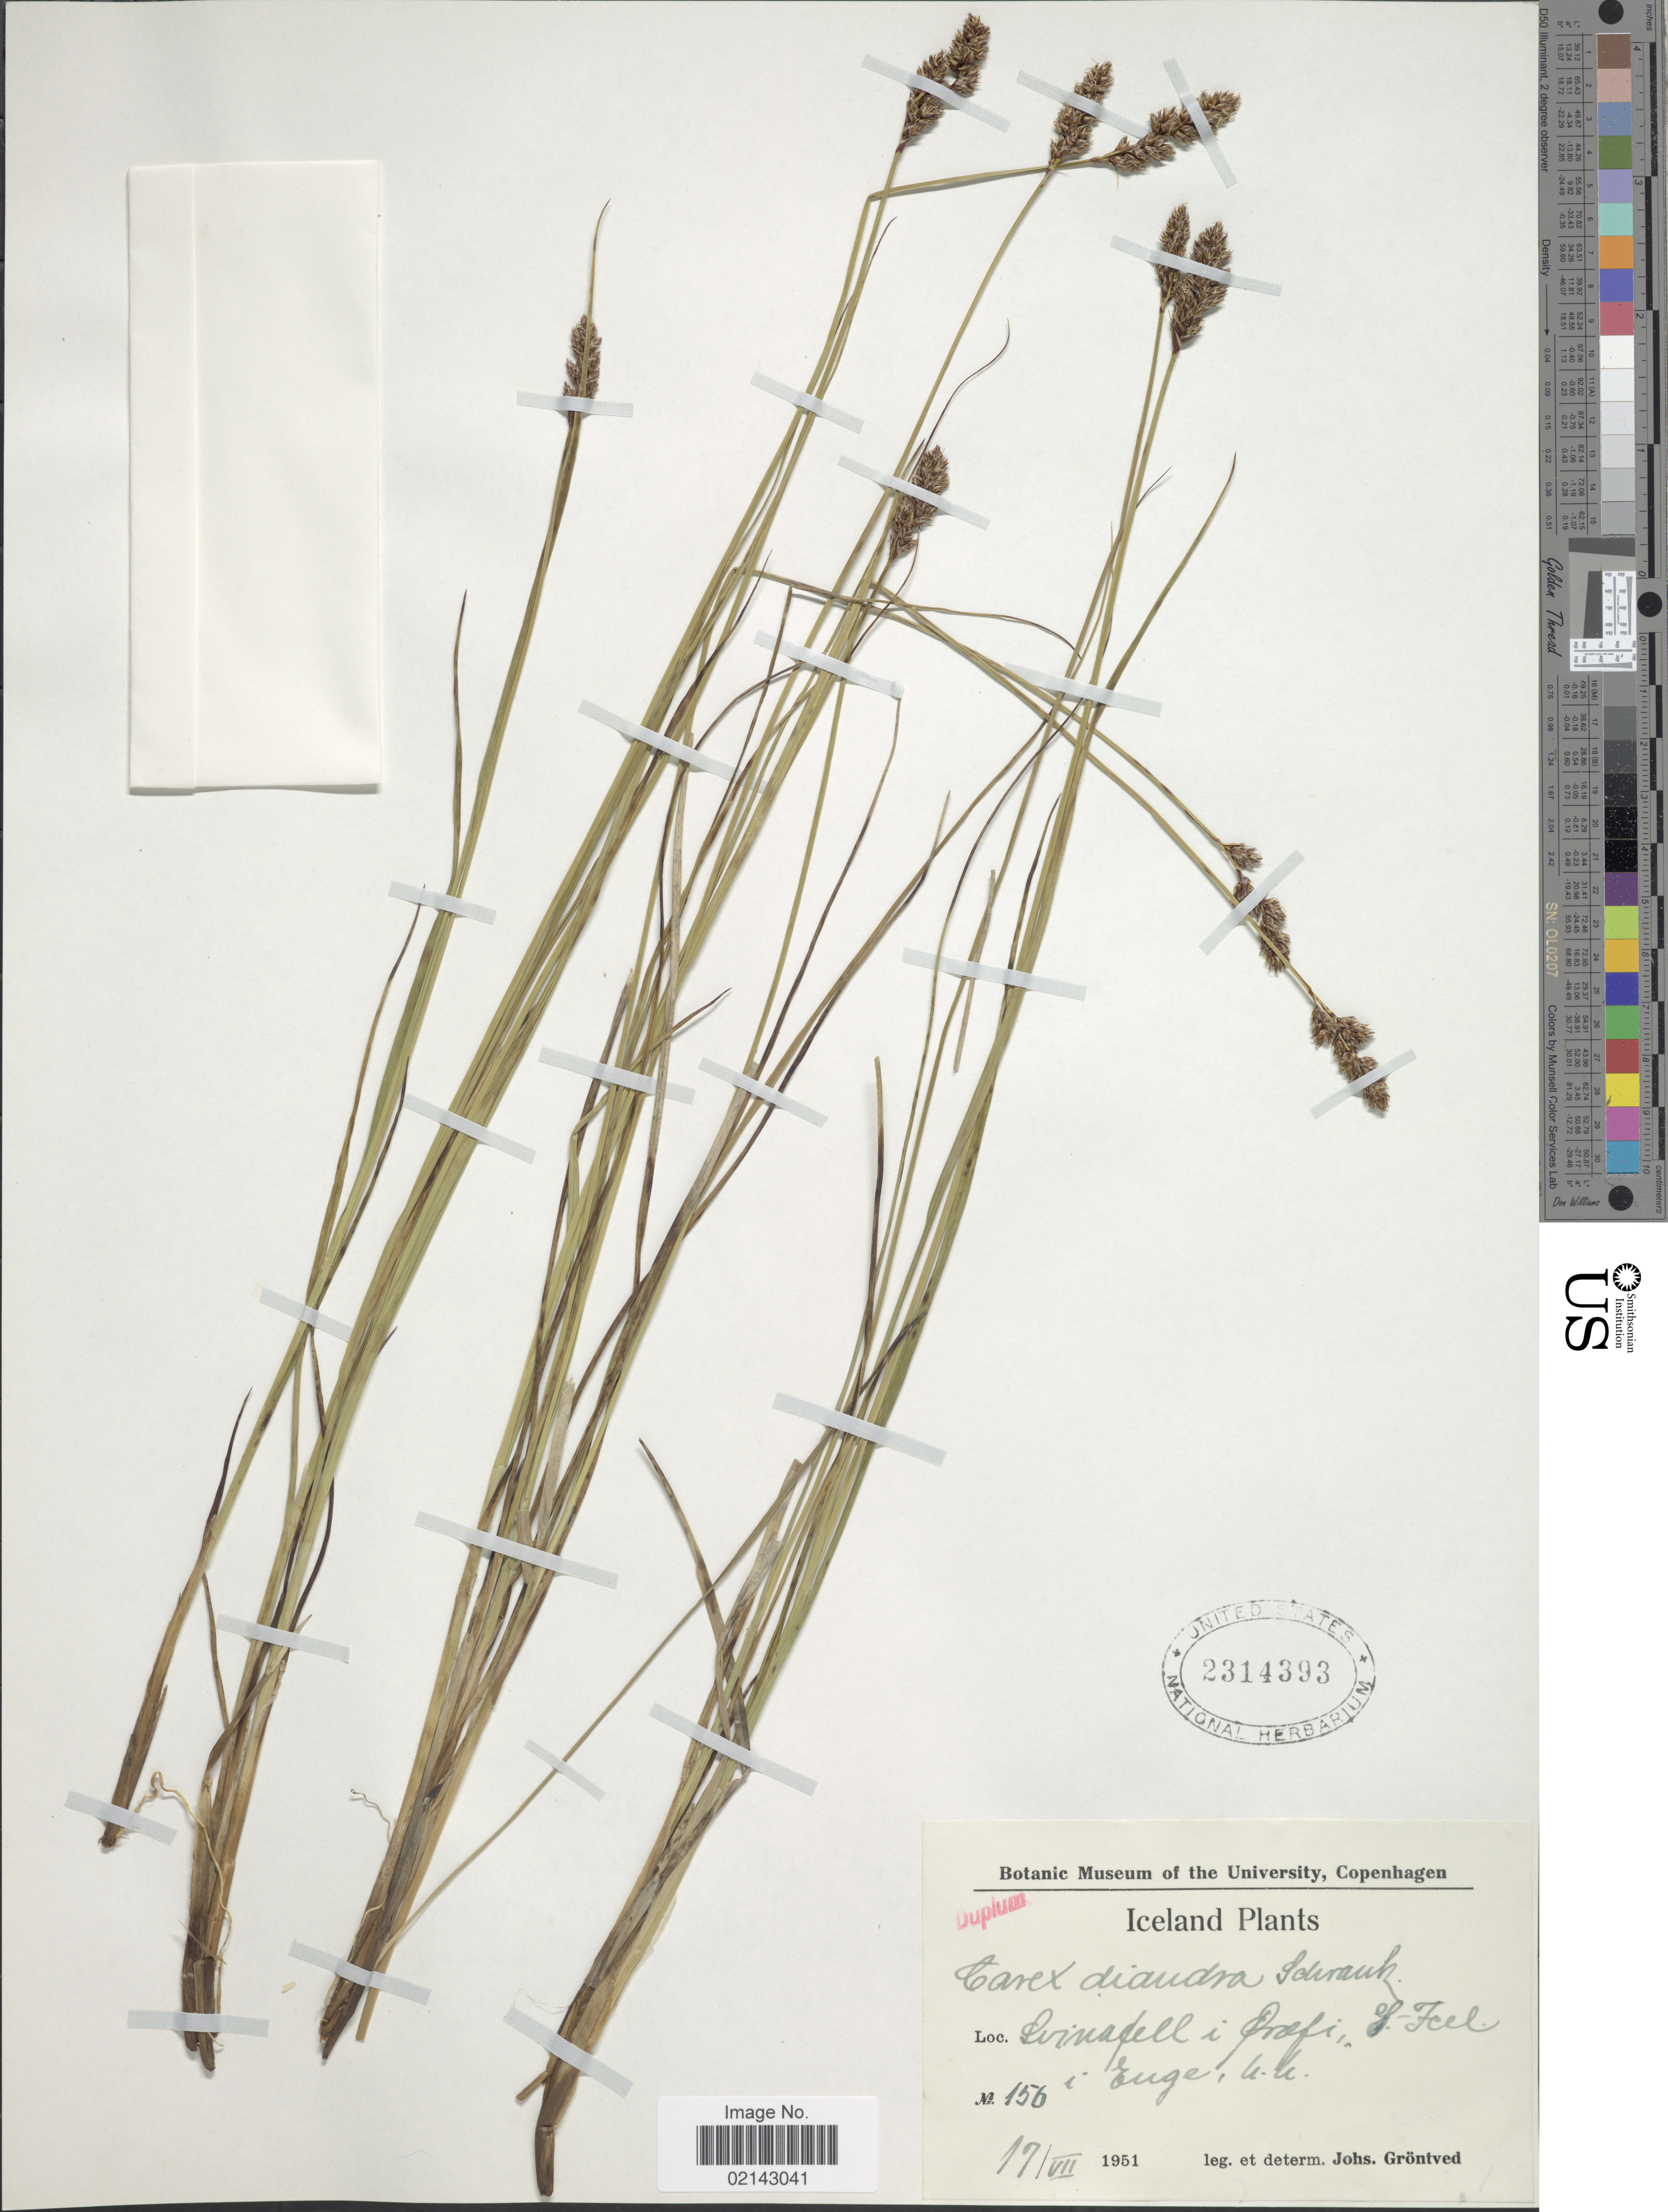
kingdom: Plantae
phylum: Tracheophyta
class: Liliopsida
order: Poales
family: Cyperaceae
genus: Carex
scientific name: Carex diandra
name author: Schrank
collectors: J. Gröntved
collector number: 156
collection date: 1951-07-17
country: Iceland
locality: Ivinafell i Profi, [illegible text]-Icel. i ruge, h.h.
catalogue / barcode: US 2314393